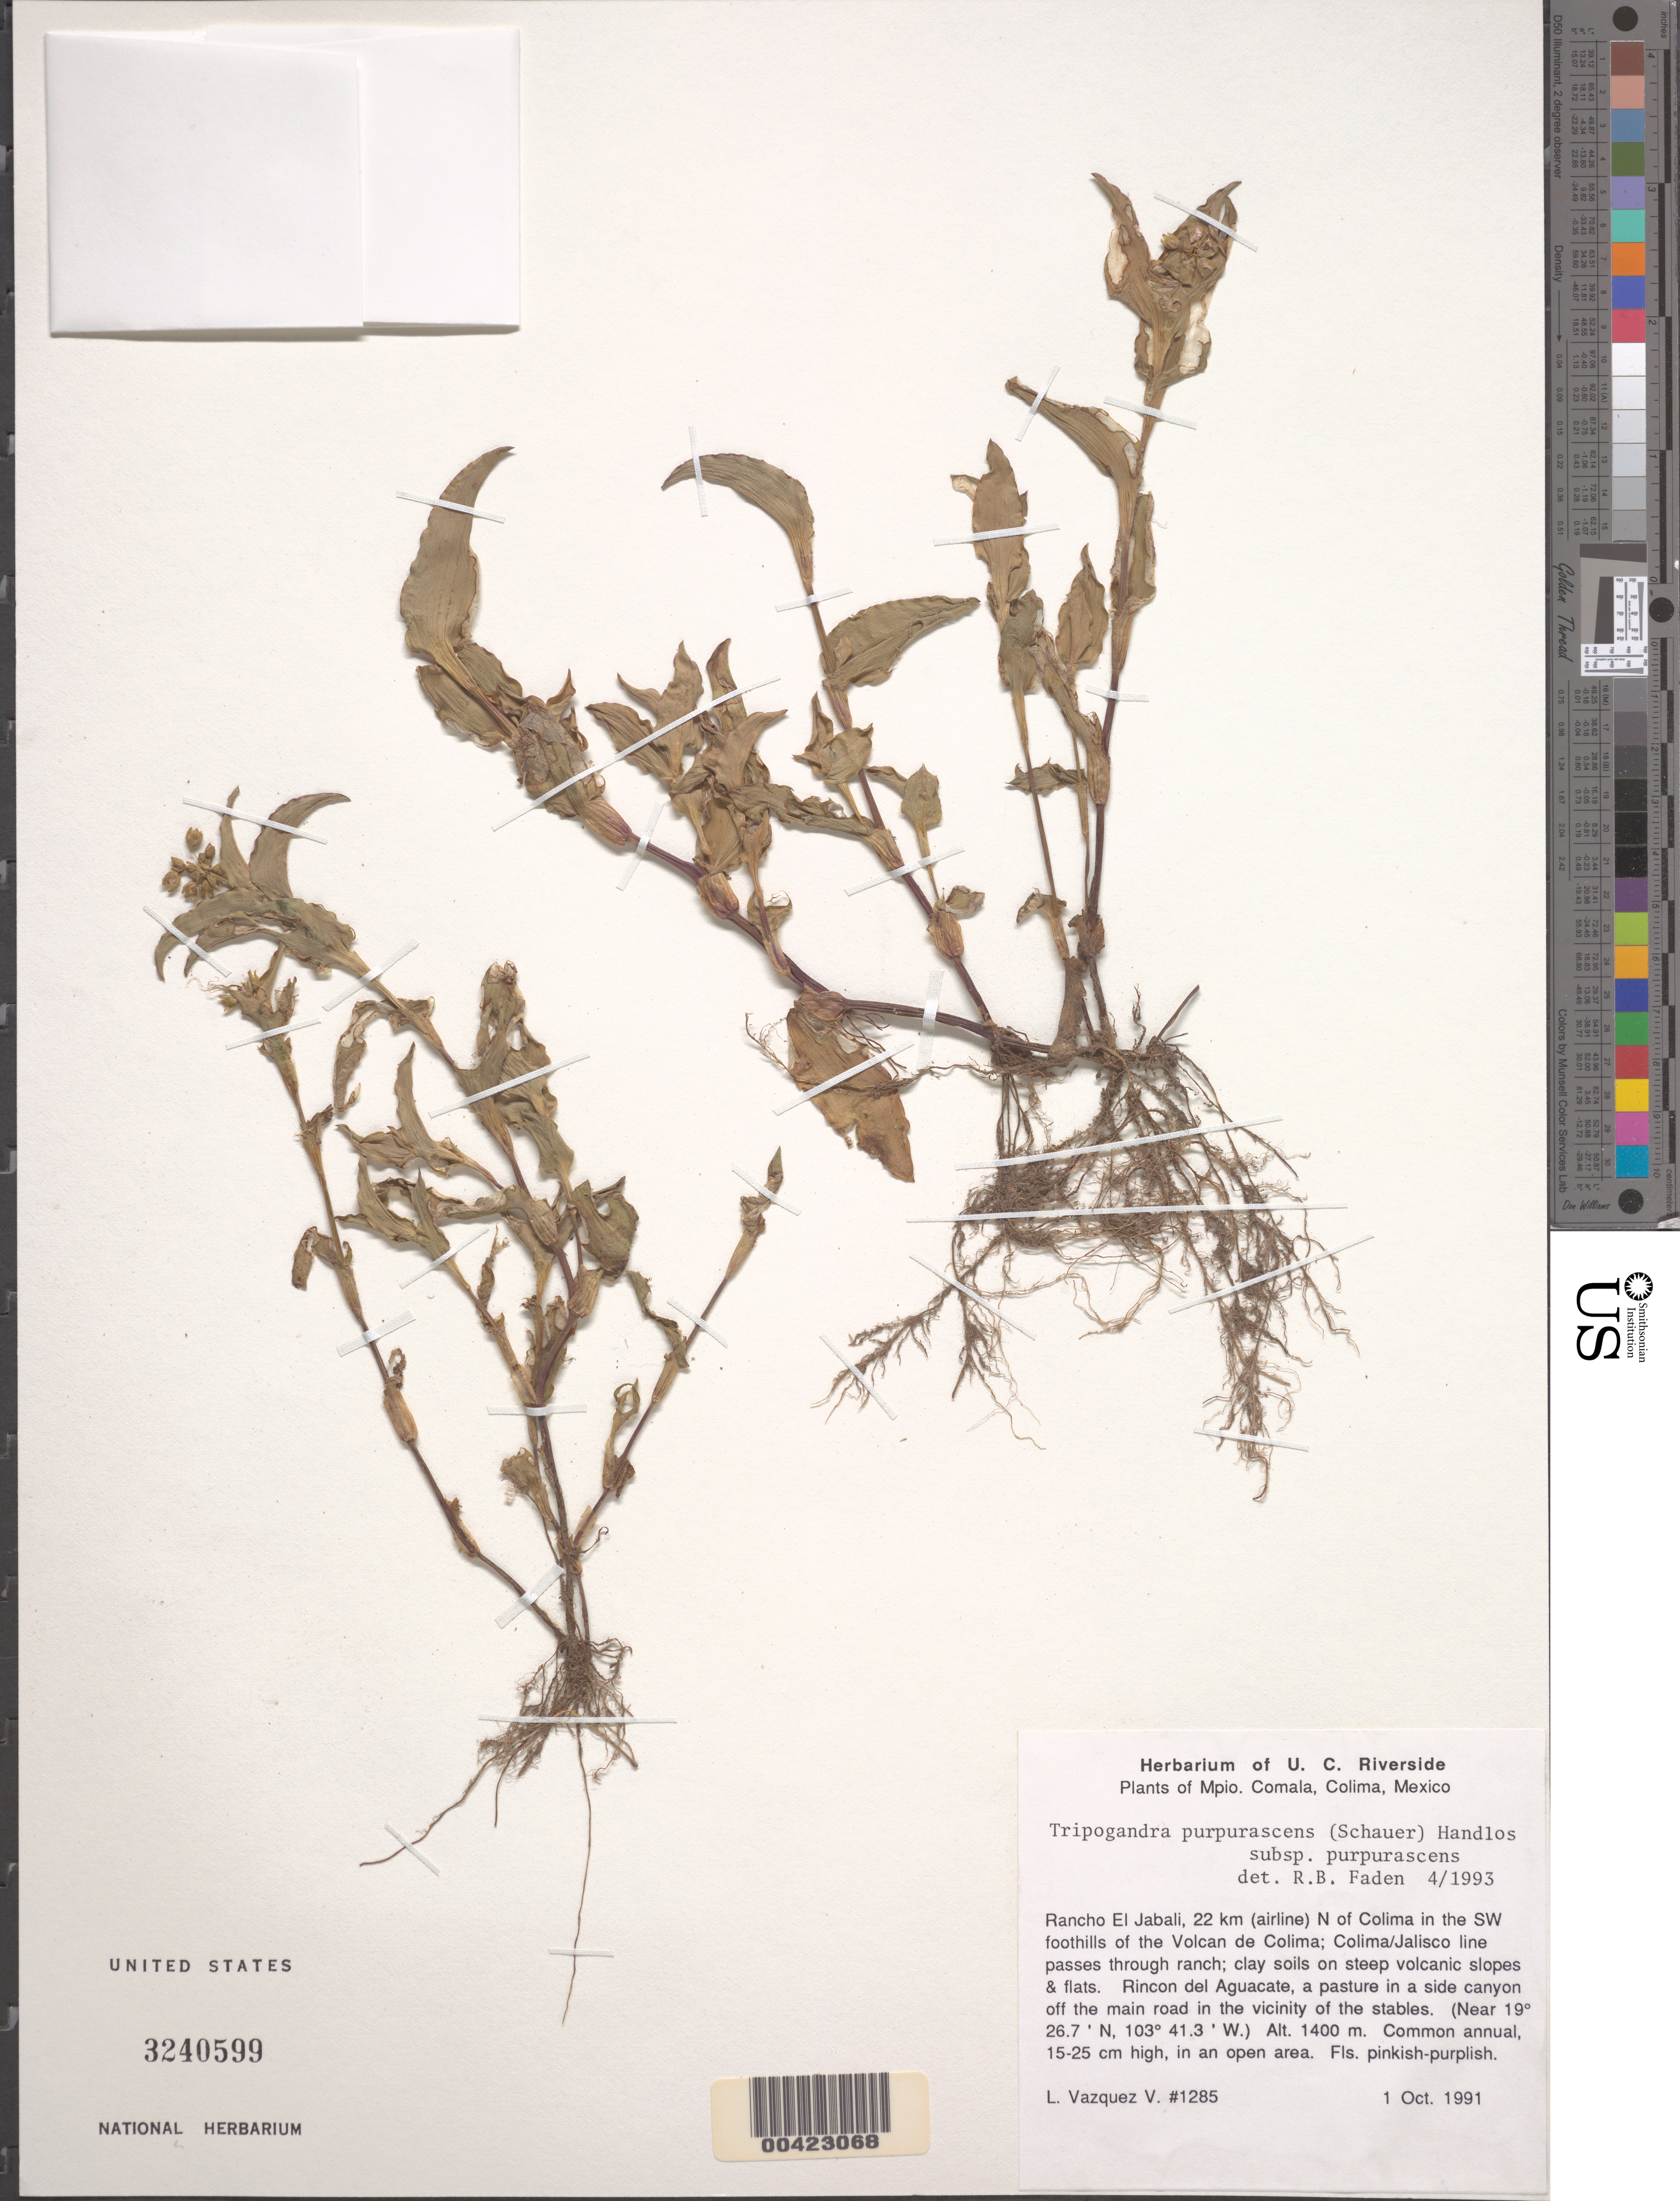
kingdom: Plantae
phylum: Tracheophyta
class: Liliopsida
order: Commelinales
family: Commelinaceae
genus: Tripogandra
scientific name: Tripogandra purpurascens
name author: (S. Schauer) Handlos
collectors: L. Vazquez V.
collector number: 1285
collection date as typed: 01 Oct 1991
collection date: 1991-10-01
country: Mexico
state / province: Colima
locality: Comala, Rancho El Jabali, N of Colima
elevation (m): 1400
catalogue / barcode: US 3240599